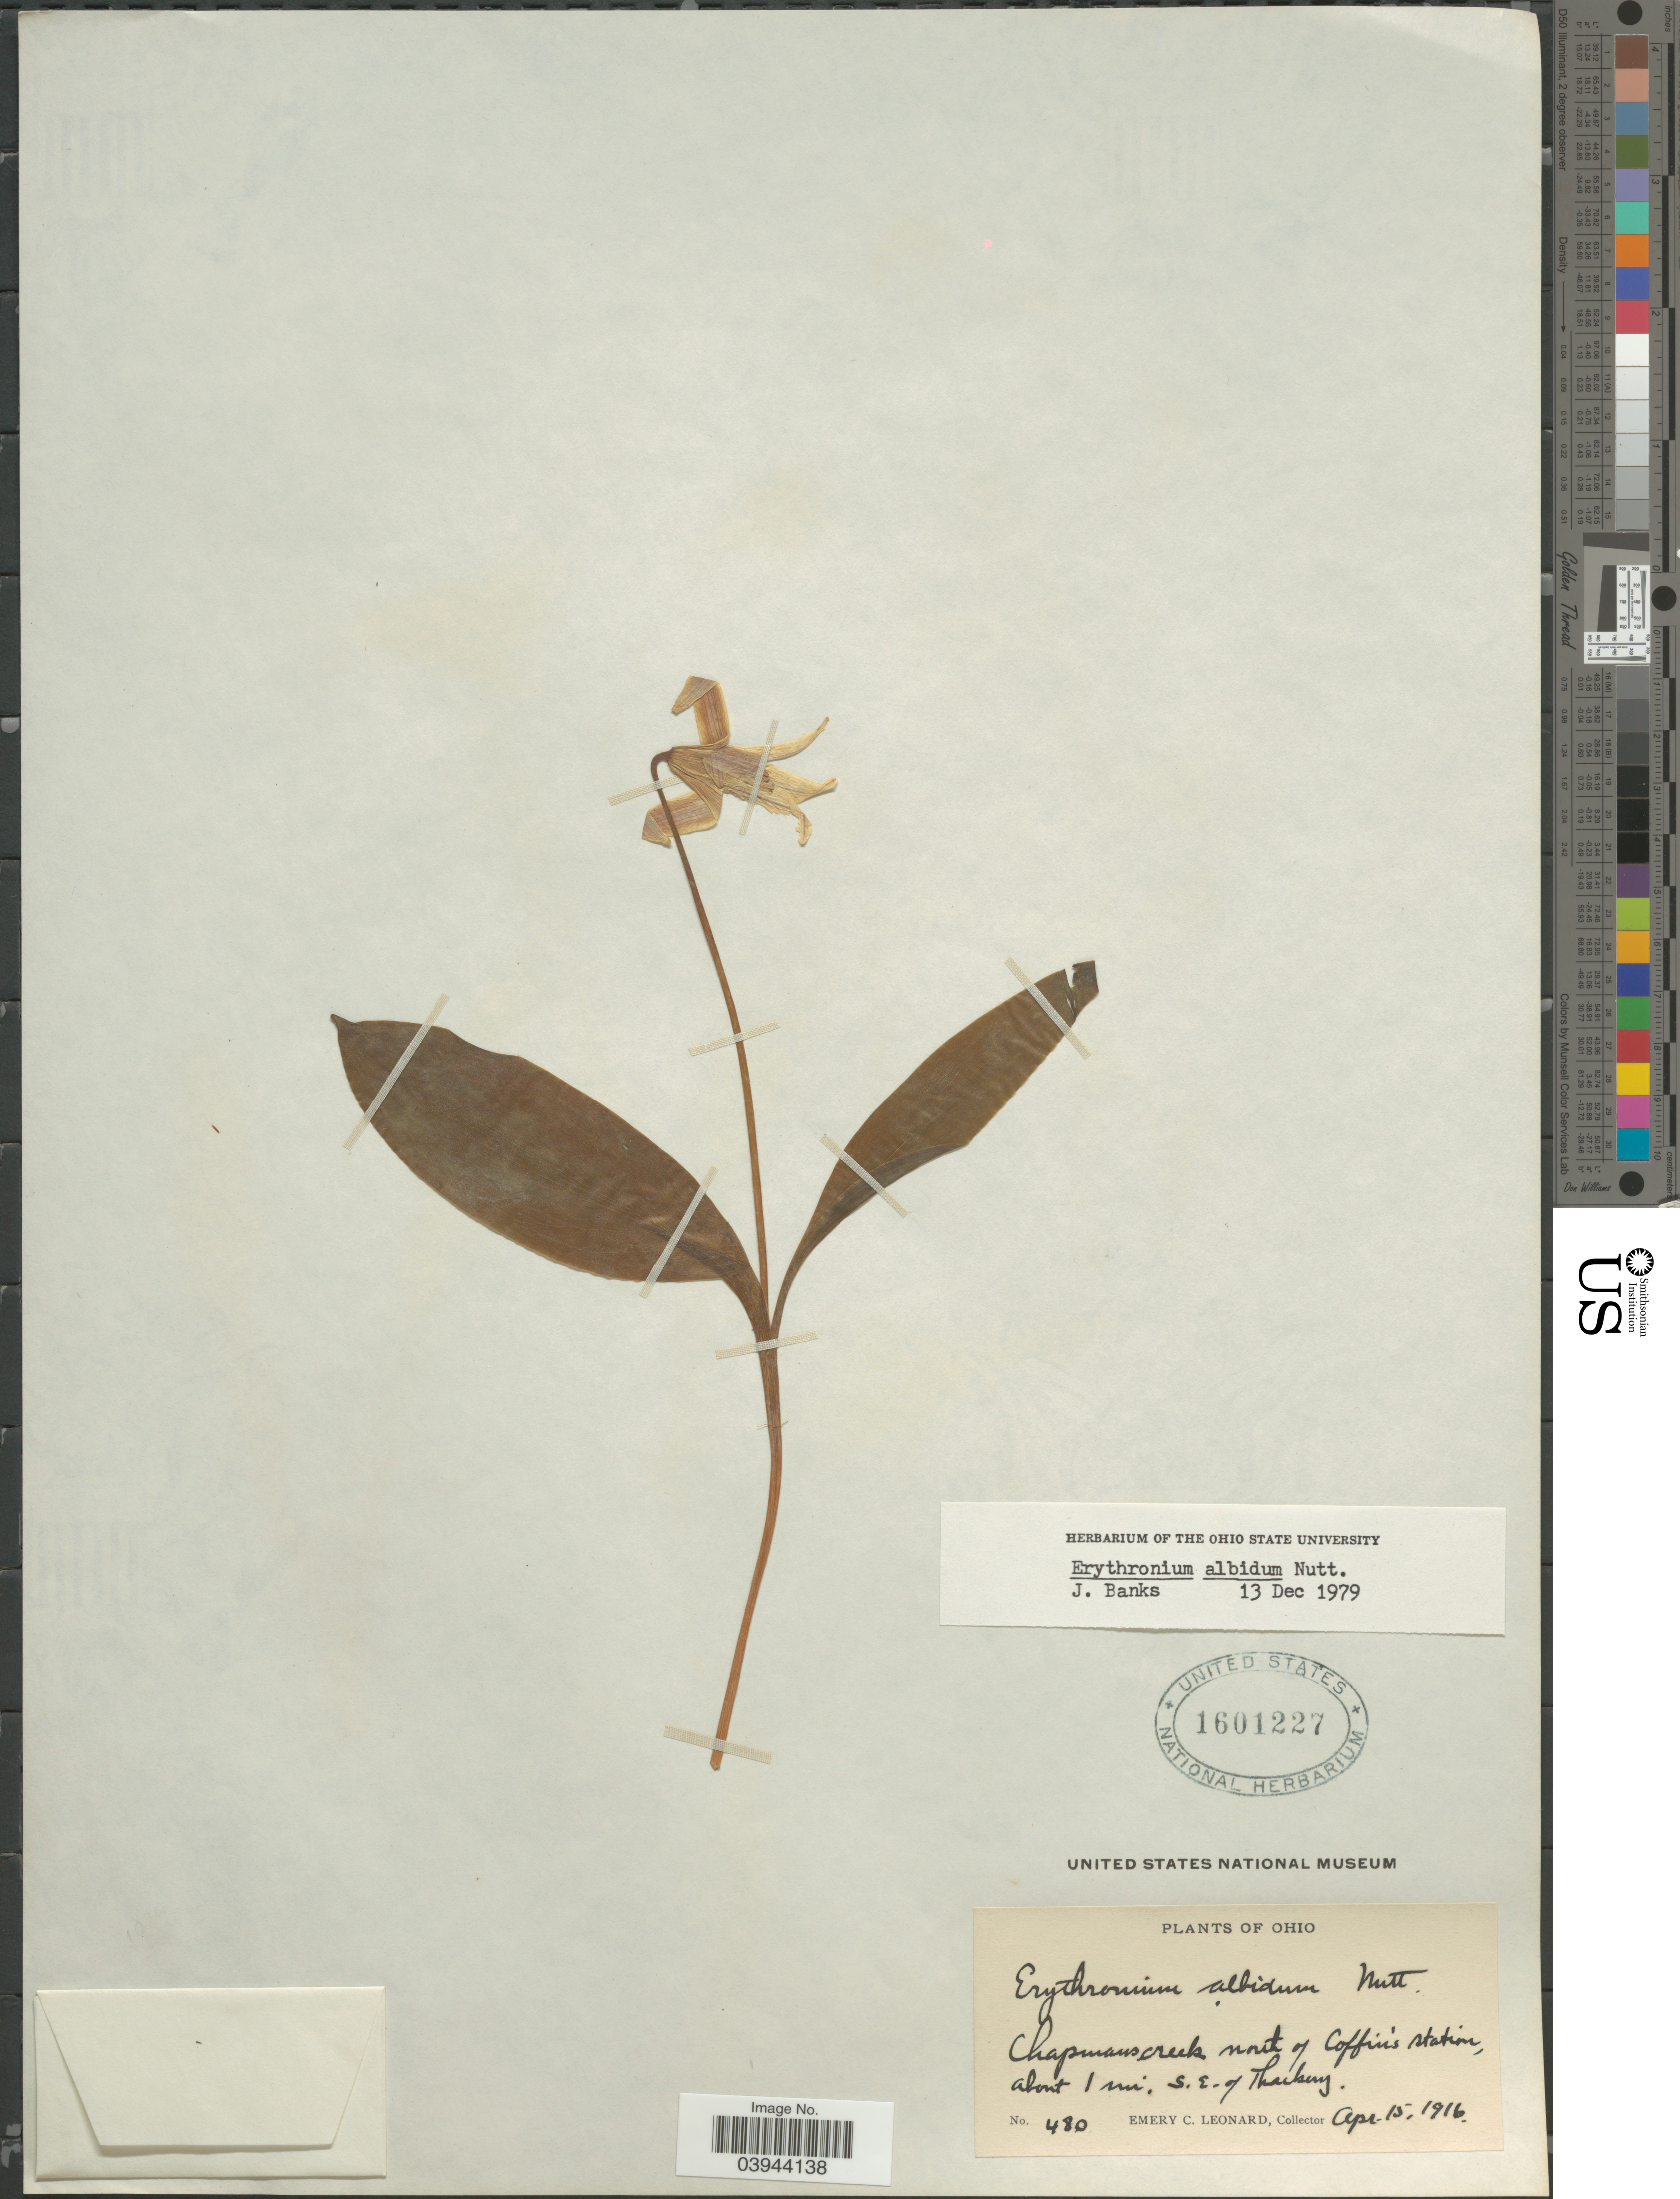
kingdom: Plantae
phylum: Tracheophyta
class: Liliopsida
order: Liliales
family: Liliaceae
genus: Erythronium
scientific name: Erythronium albidum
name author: Nutt.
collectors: E. C. Leonard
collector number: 480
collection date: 1916-04-15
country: United States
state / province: Ohio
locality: Chapmans Creek, north of Coffin's station, about 1 mi. S.E of Thackery.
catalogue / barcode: US 1601227